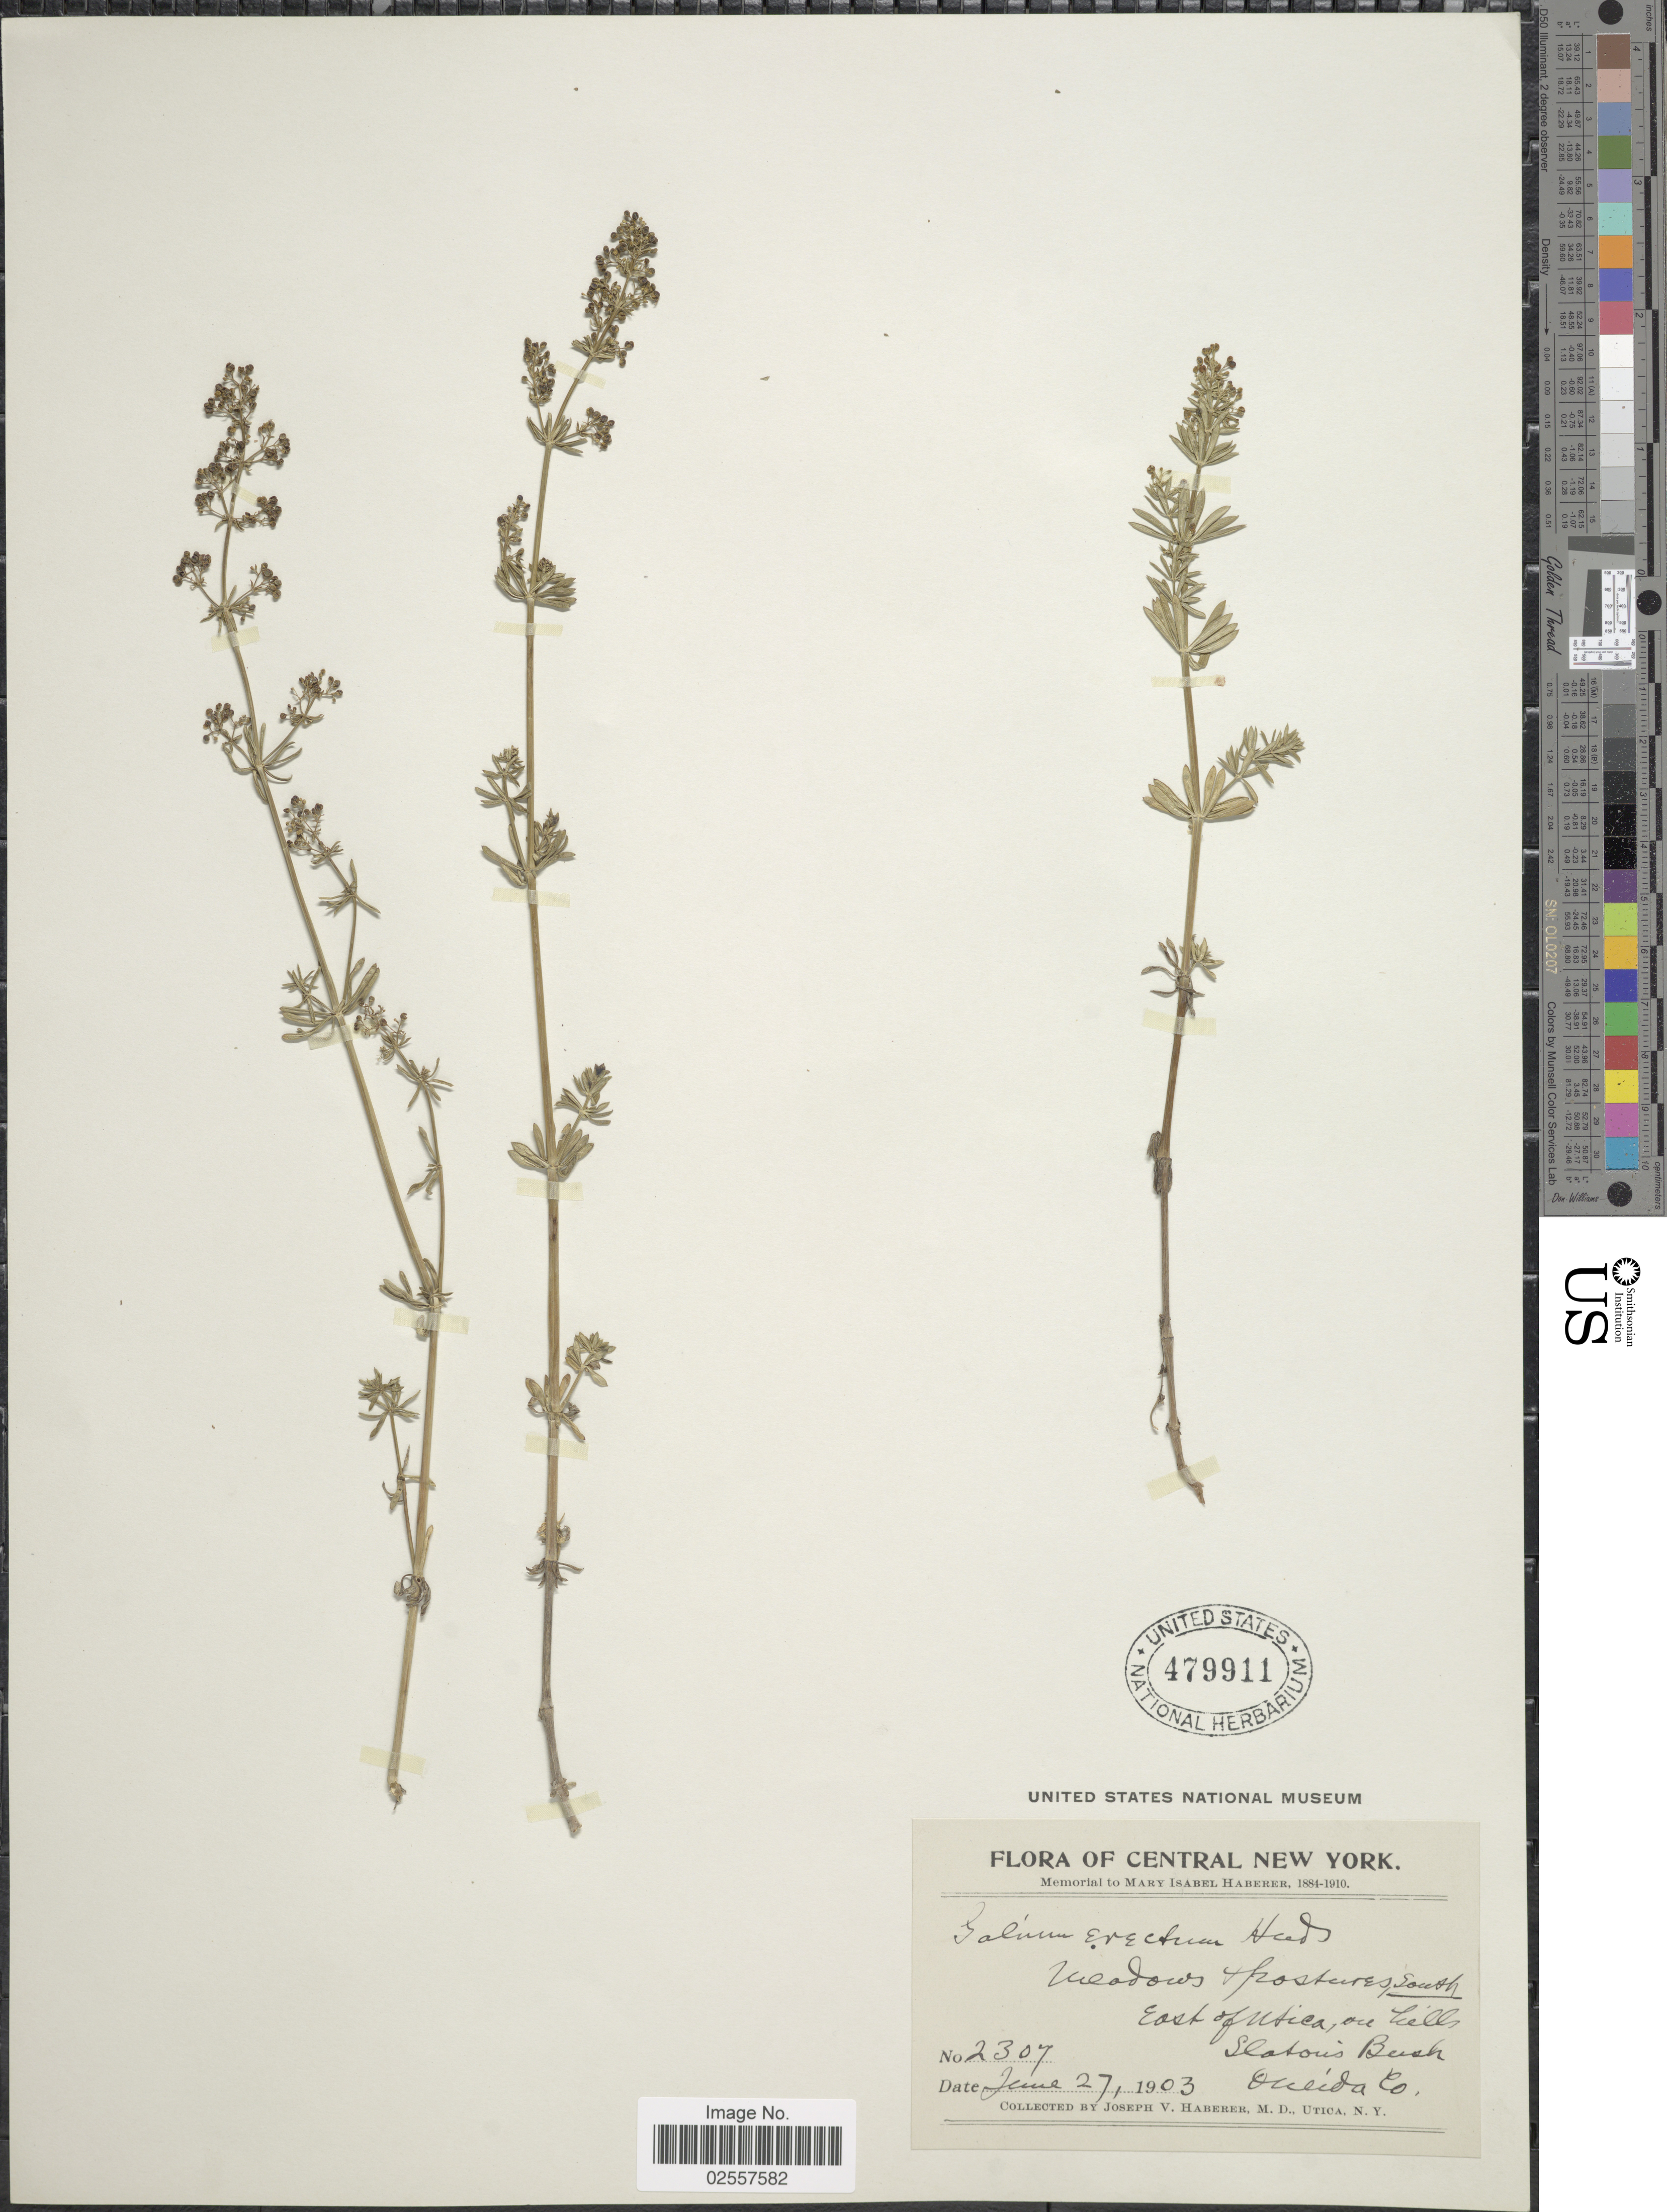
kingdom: Plantae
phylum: Tracheophyta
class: Magnoliopsida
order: Gentianales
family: Rubiaceae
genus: Galium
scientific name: Galium erectum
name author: Huds.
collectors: J. V. Haberer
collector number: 2307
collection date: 1903-06-27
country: United States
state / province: New York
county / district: Oneida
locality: Central New York, East of Utica, on hills, Slaton's Bush, Oneida Co.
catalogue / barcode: US 479911